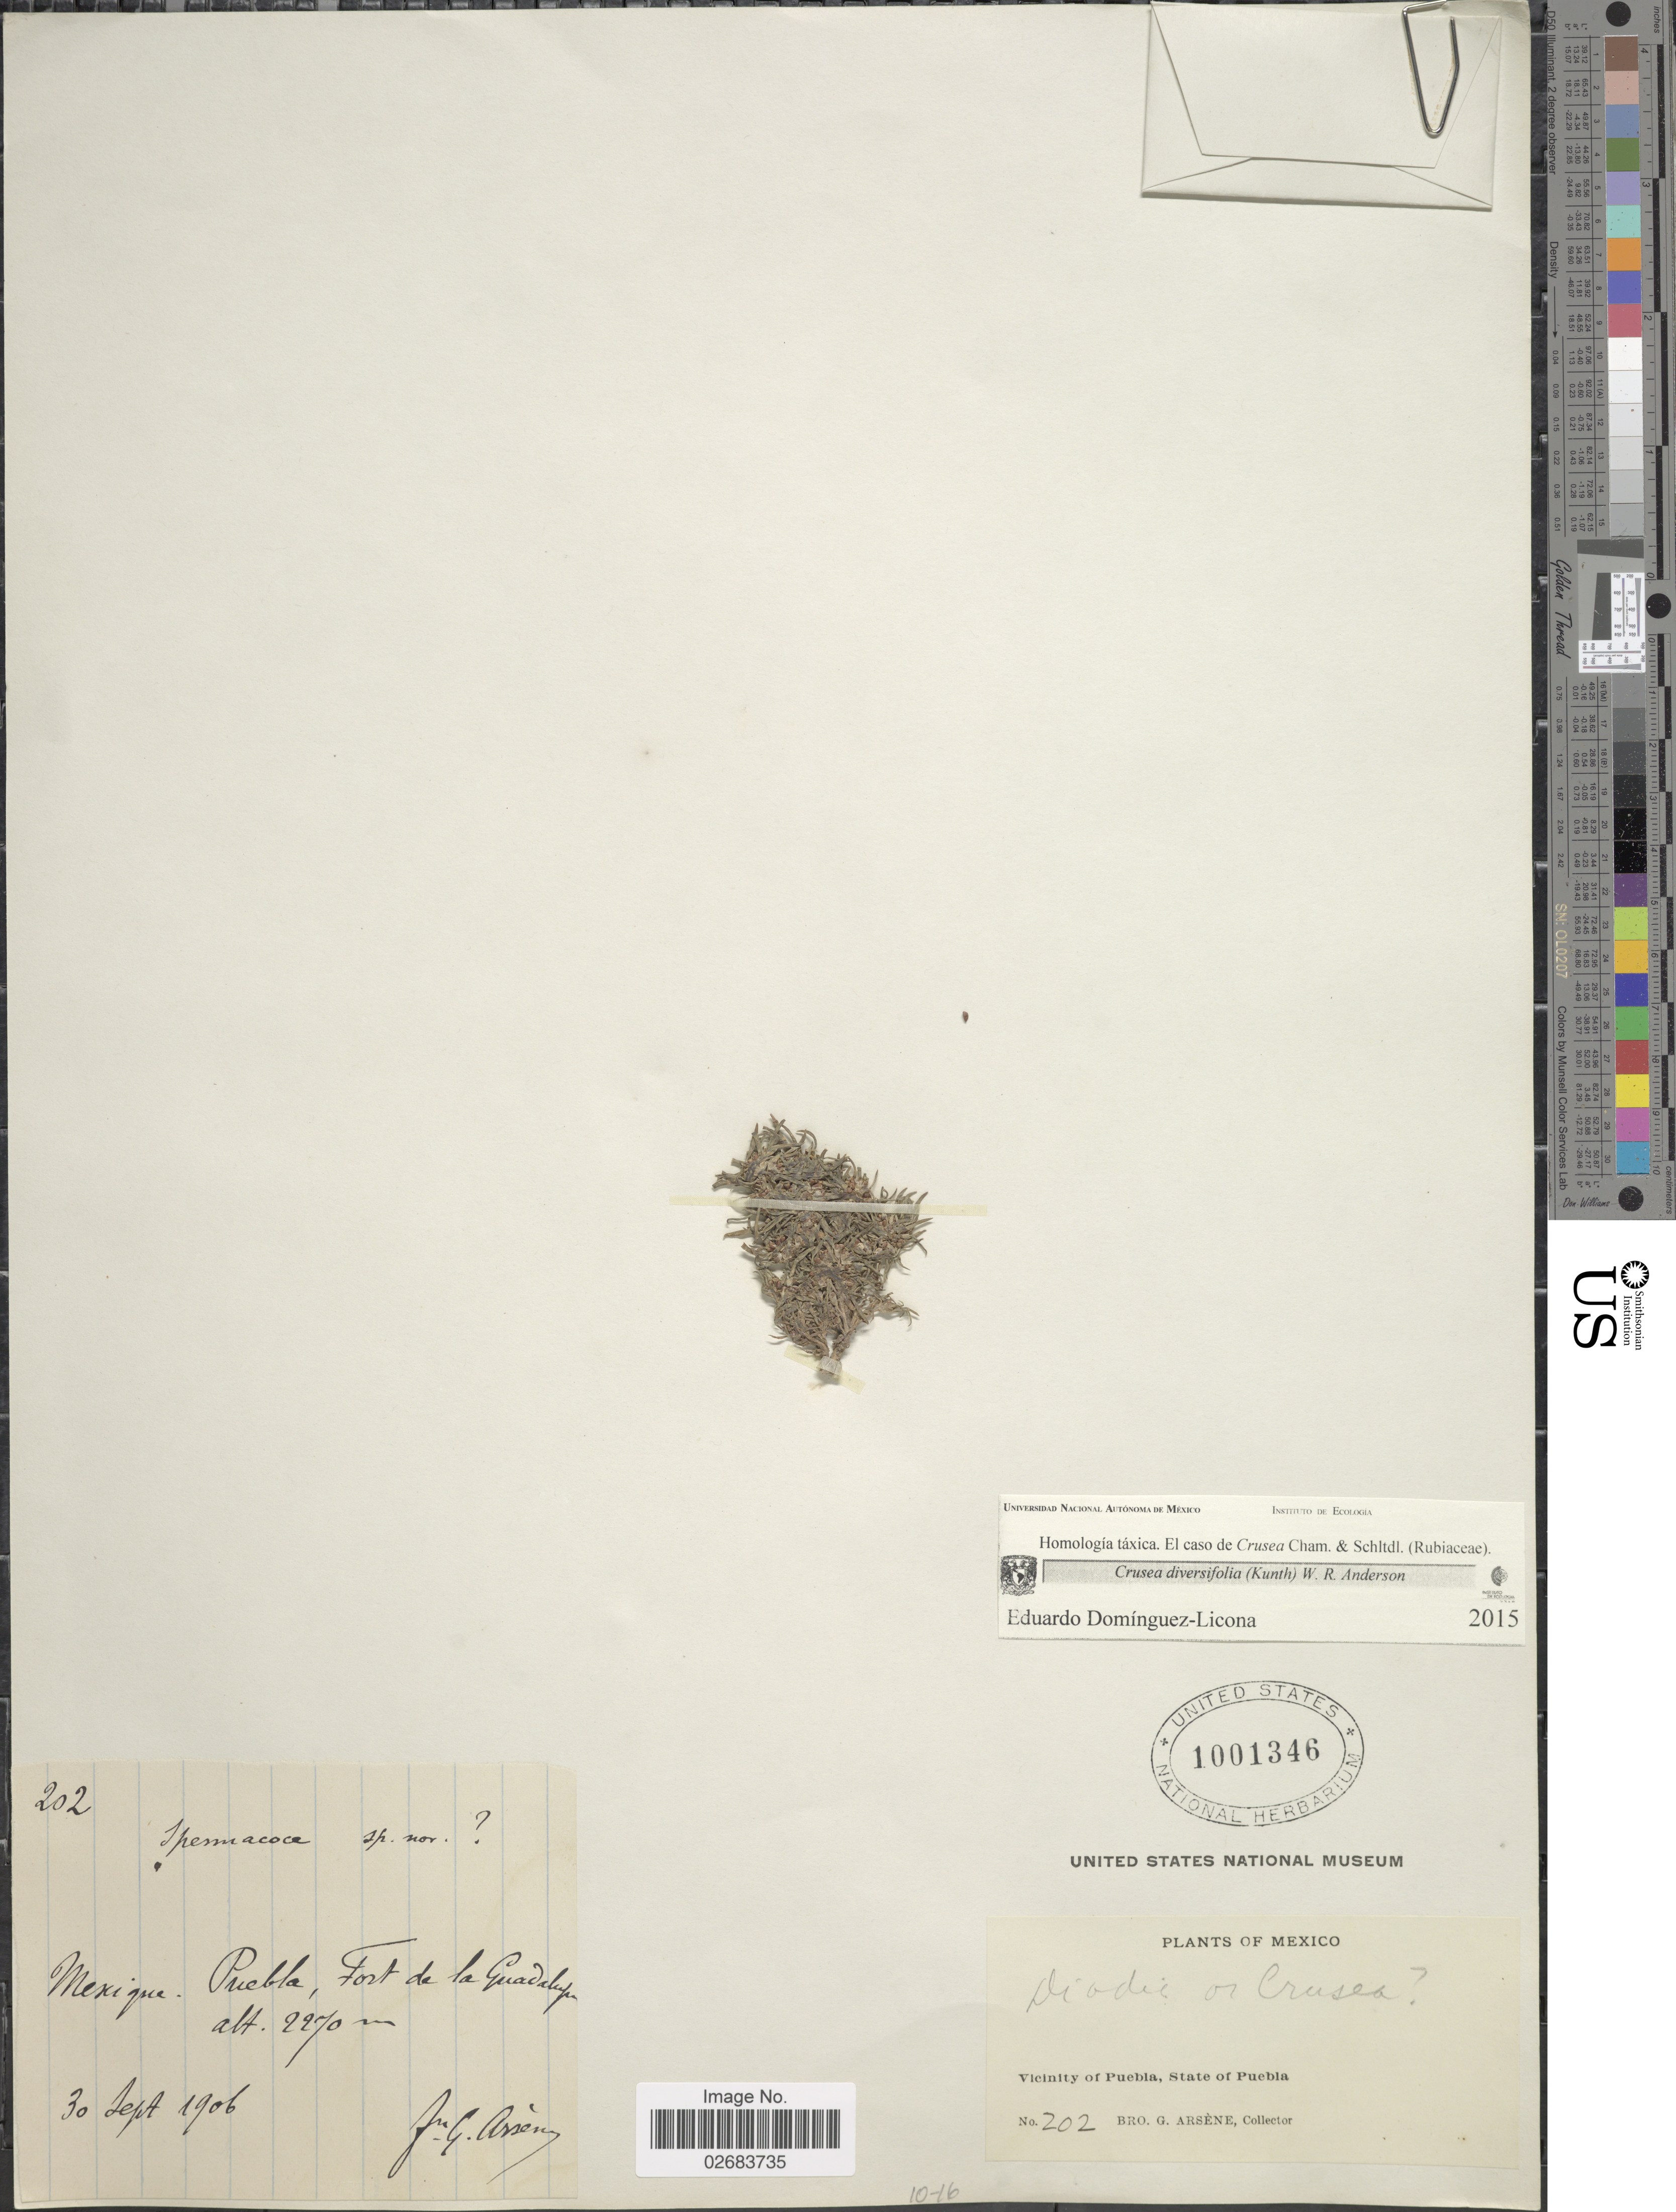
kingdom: Plantae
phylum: Tracheophyta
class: Magnoliopsida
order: Gentianales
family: Rubiaceae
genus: Crusea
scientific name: Crusea diversifolia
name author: (Kunth) W.R. Anderson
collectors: Bro. G. Arsène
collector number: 202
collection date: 1906-09-30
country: Mexico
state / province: Puebla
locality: Fort de la Guadalupe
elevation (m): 2270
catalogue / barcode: US 1001346